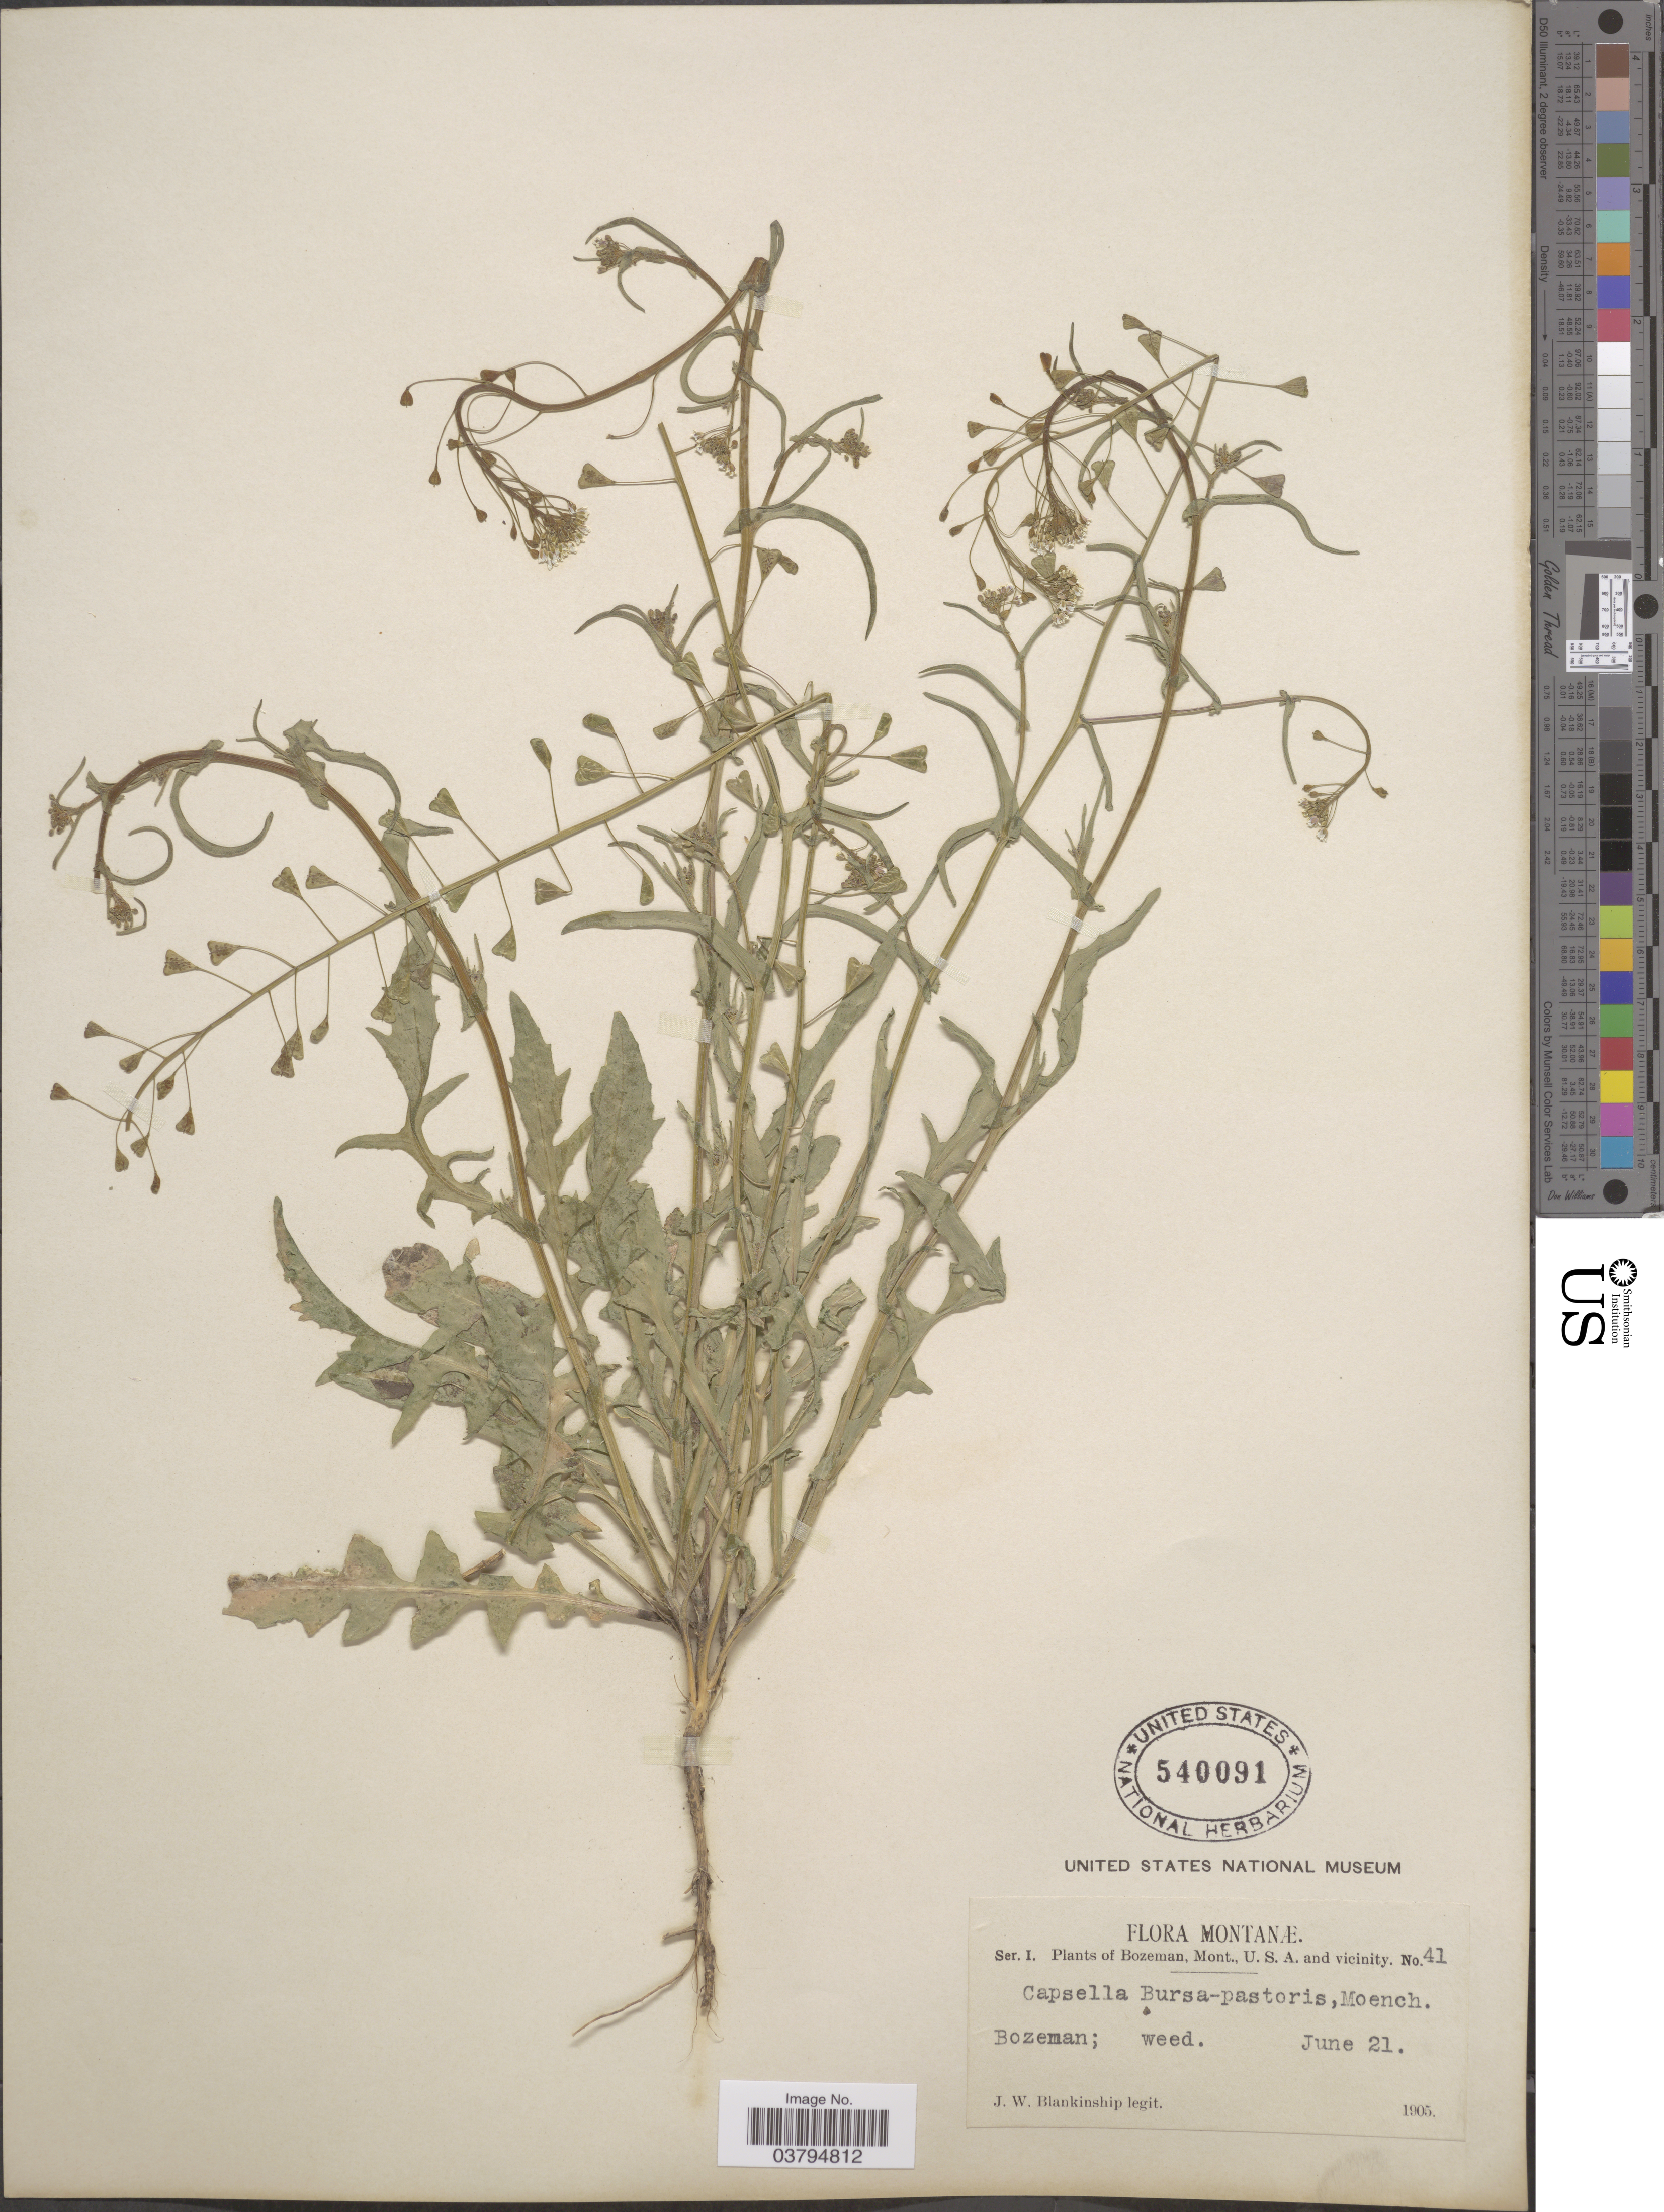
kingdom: Plantae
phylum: Tracheophyta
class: Magnoliopsida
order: Brassicales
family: Brassicaceae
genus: Capsella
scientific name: Capsella bursa-pastoris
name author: (L.) Medik.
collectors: J. W. Blankinship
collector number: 41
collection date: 1905-06-21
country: United States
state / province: Montana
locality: Bozeman, Mont., U. S. A. and vicinity.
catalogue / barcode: US 540091